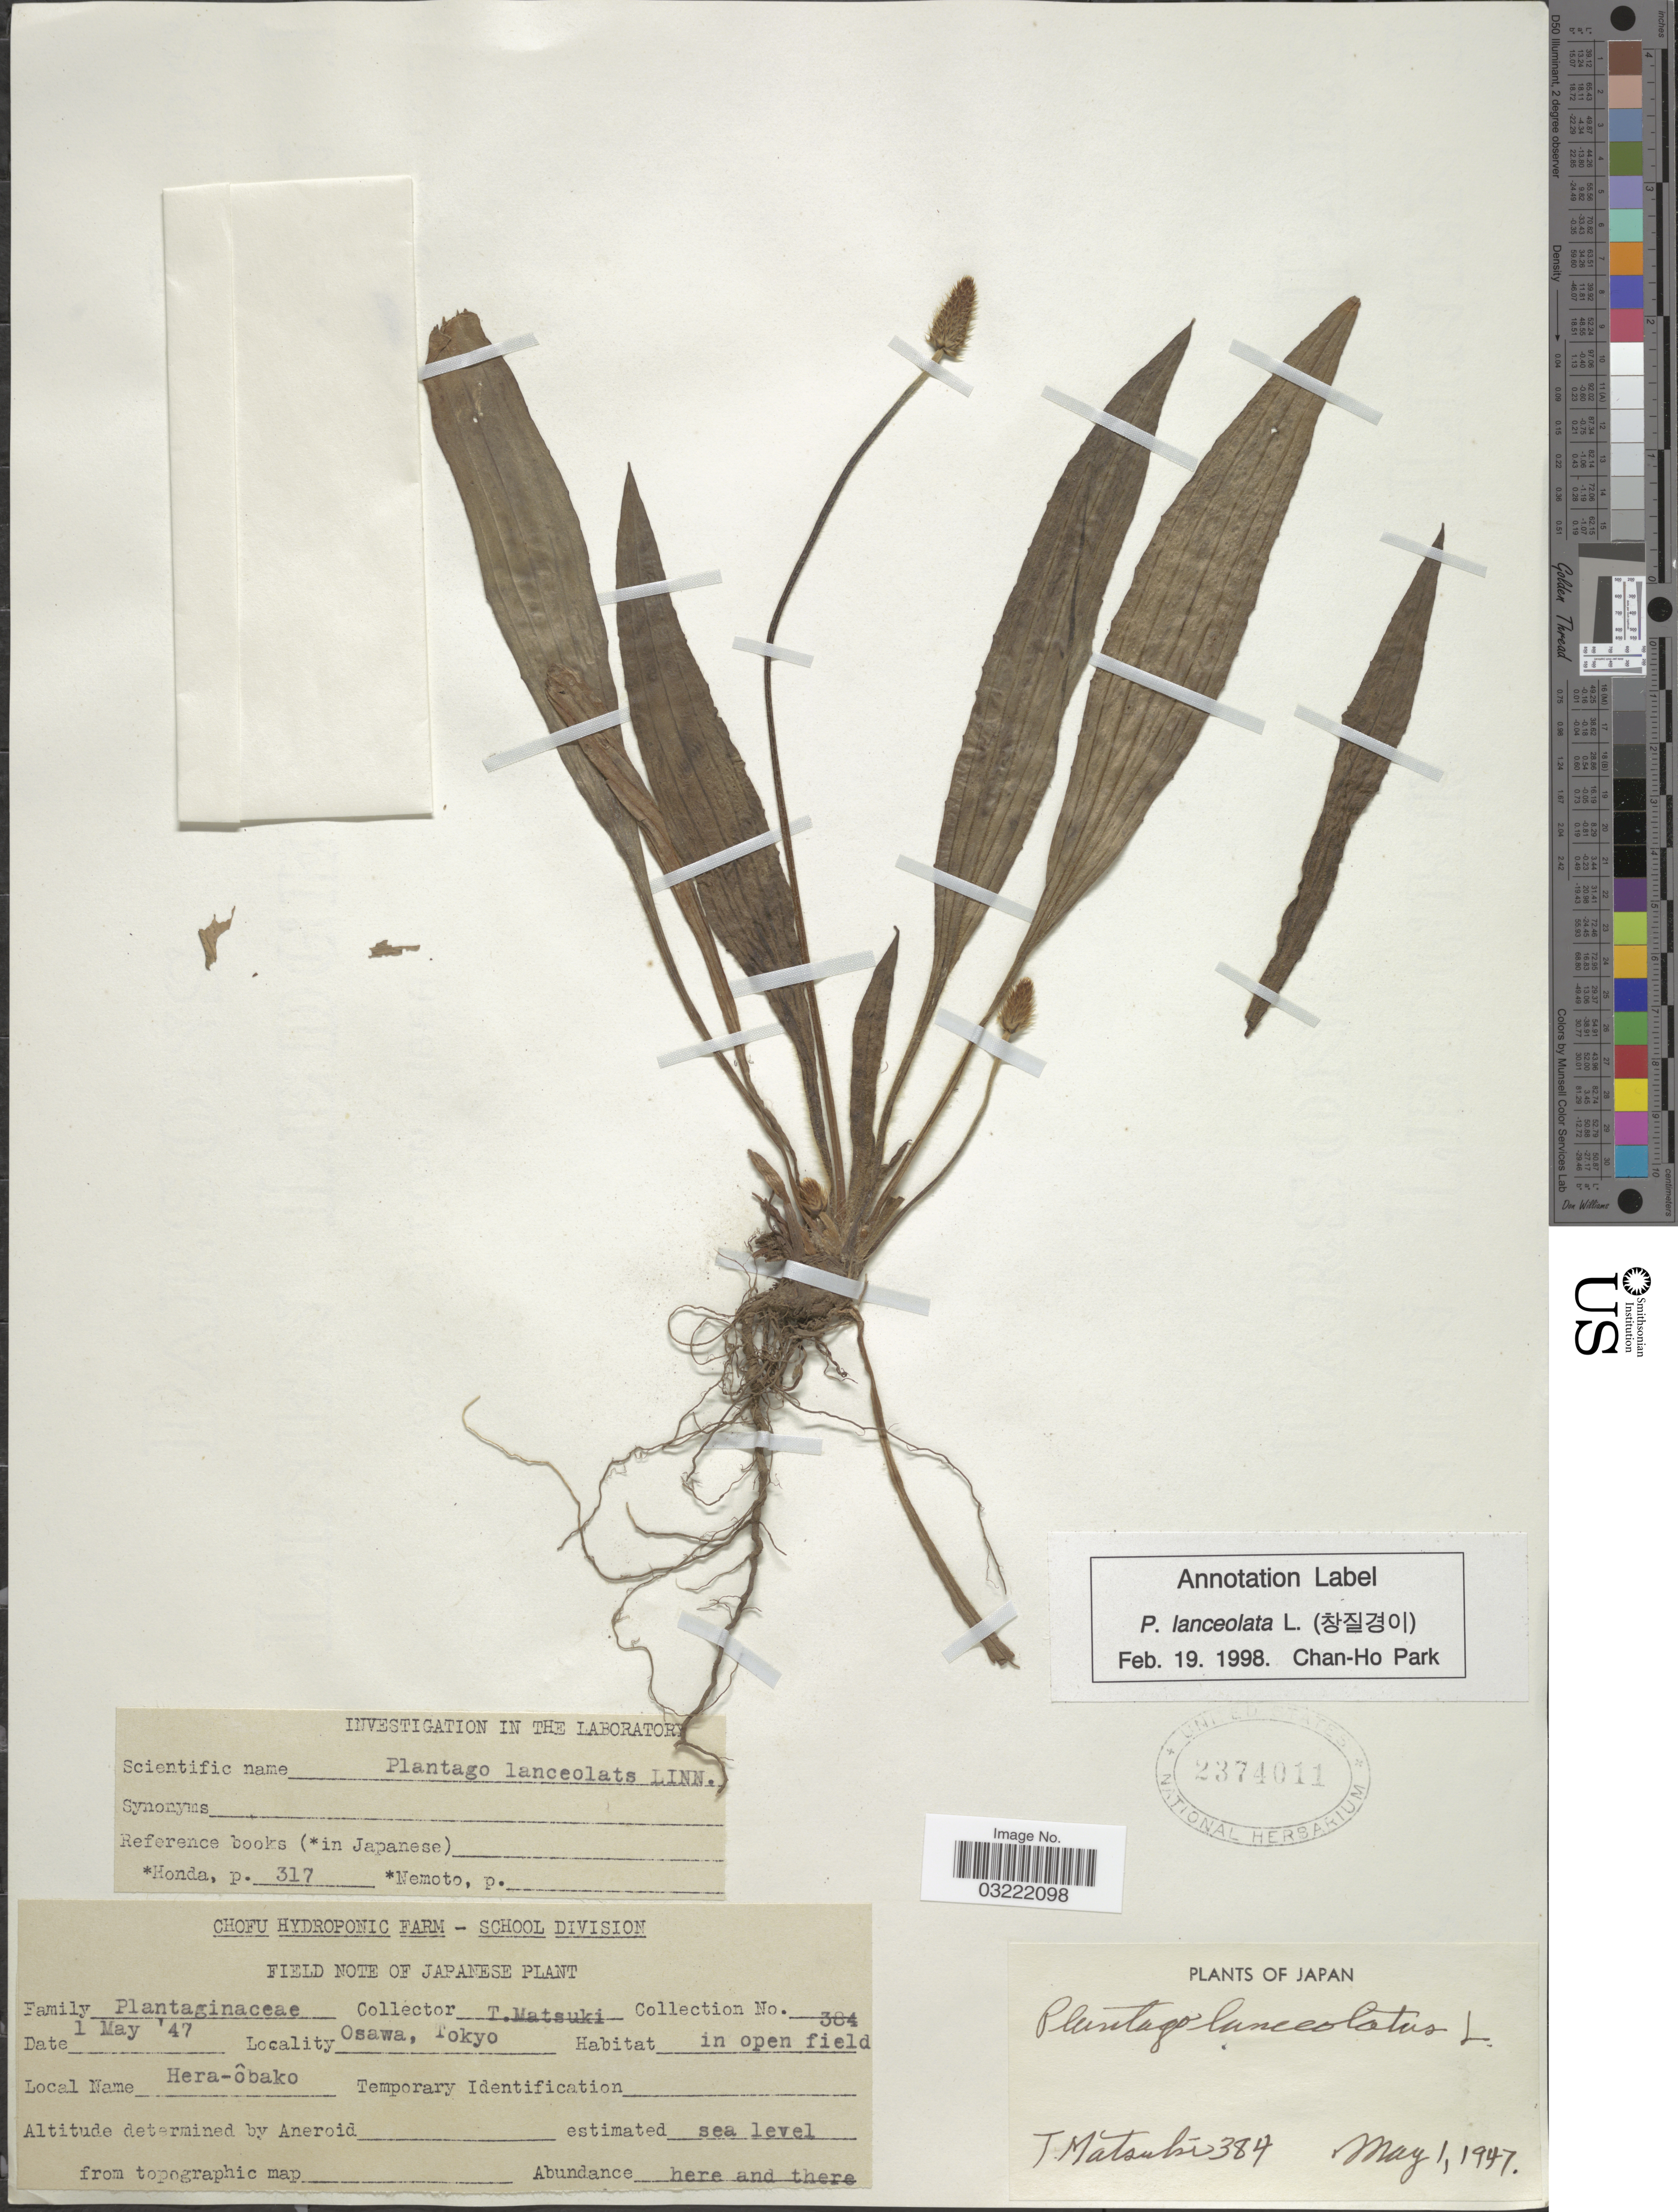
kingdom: Plantae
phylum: Tracheophyta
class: Magnoliopsida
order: Lamiales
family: Plantaginaceae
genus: Plantago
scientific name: Plantago lanceolata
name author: L.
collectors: T. Matsuki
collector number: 384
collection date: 1947-05-01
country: Japan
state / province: Tokyo, Federal City of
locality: Osawa, Tokyo.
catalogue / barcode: US 2374011